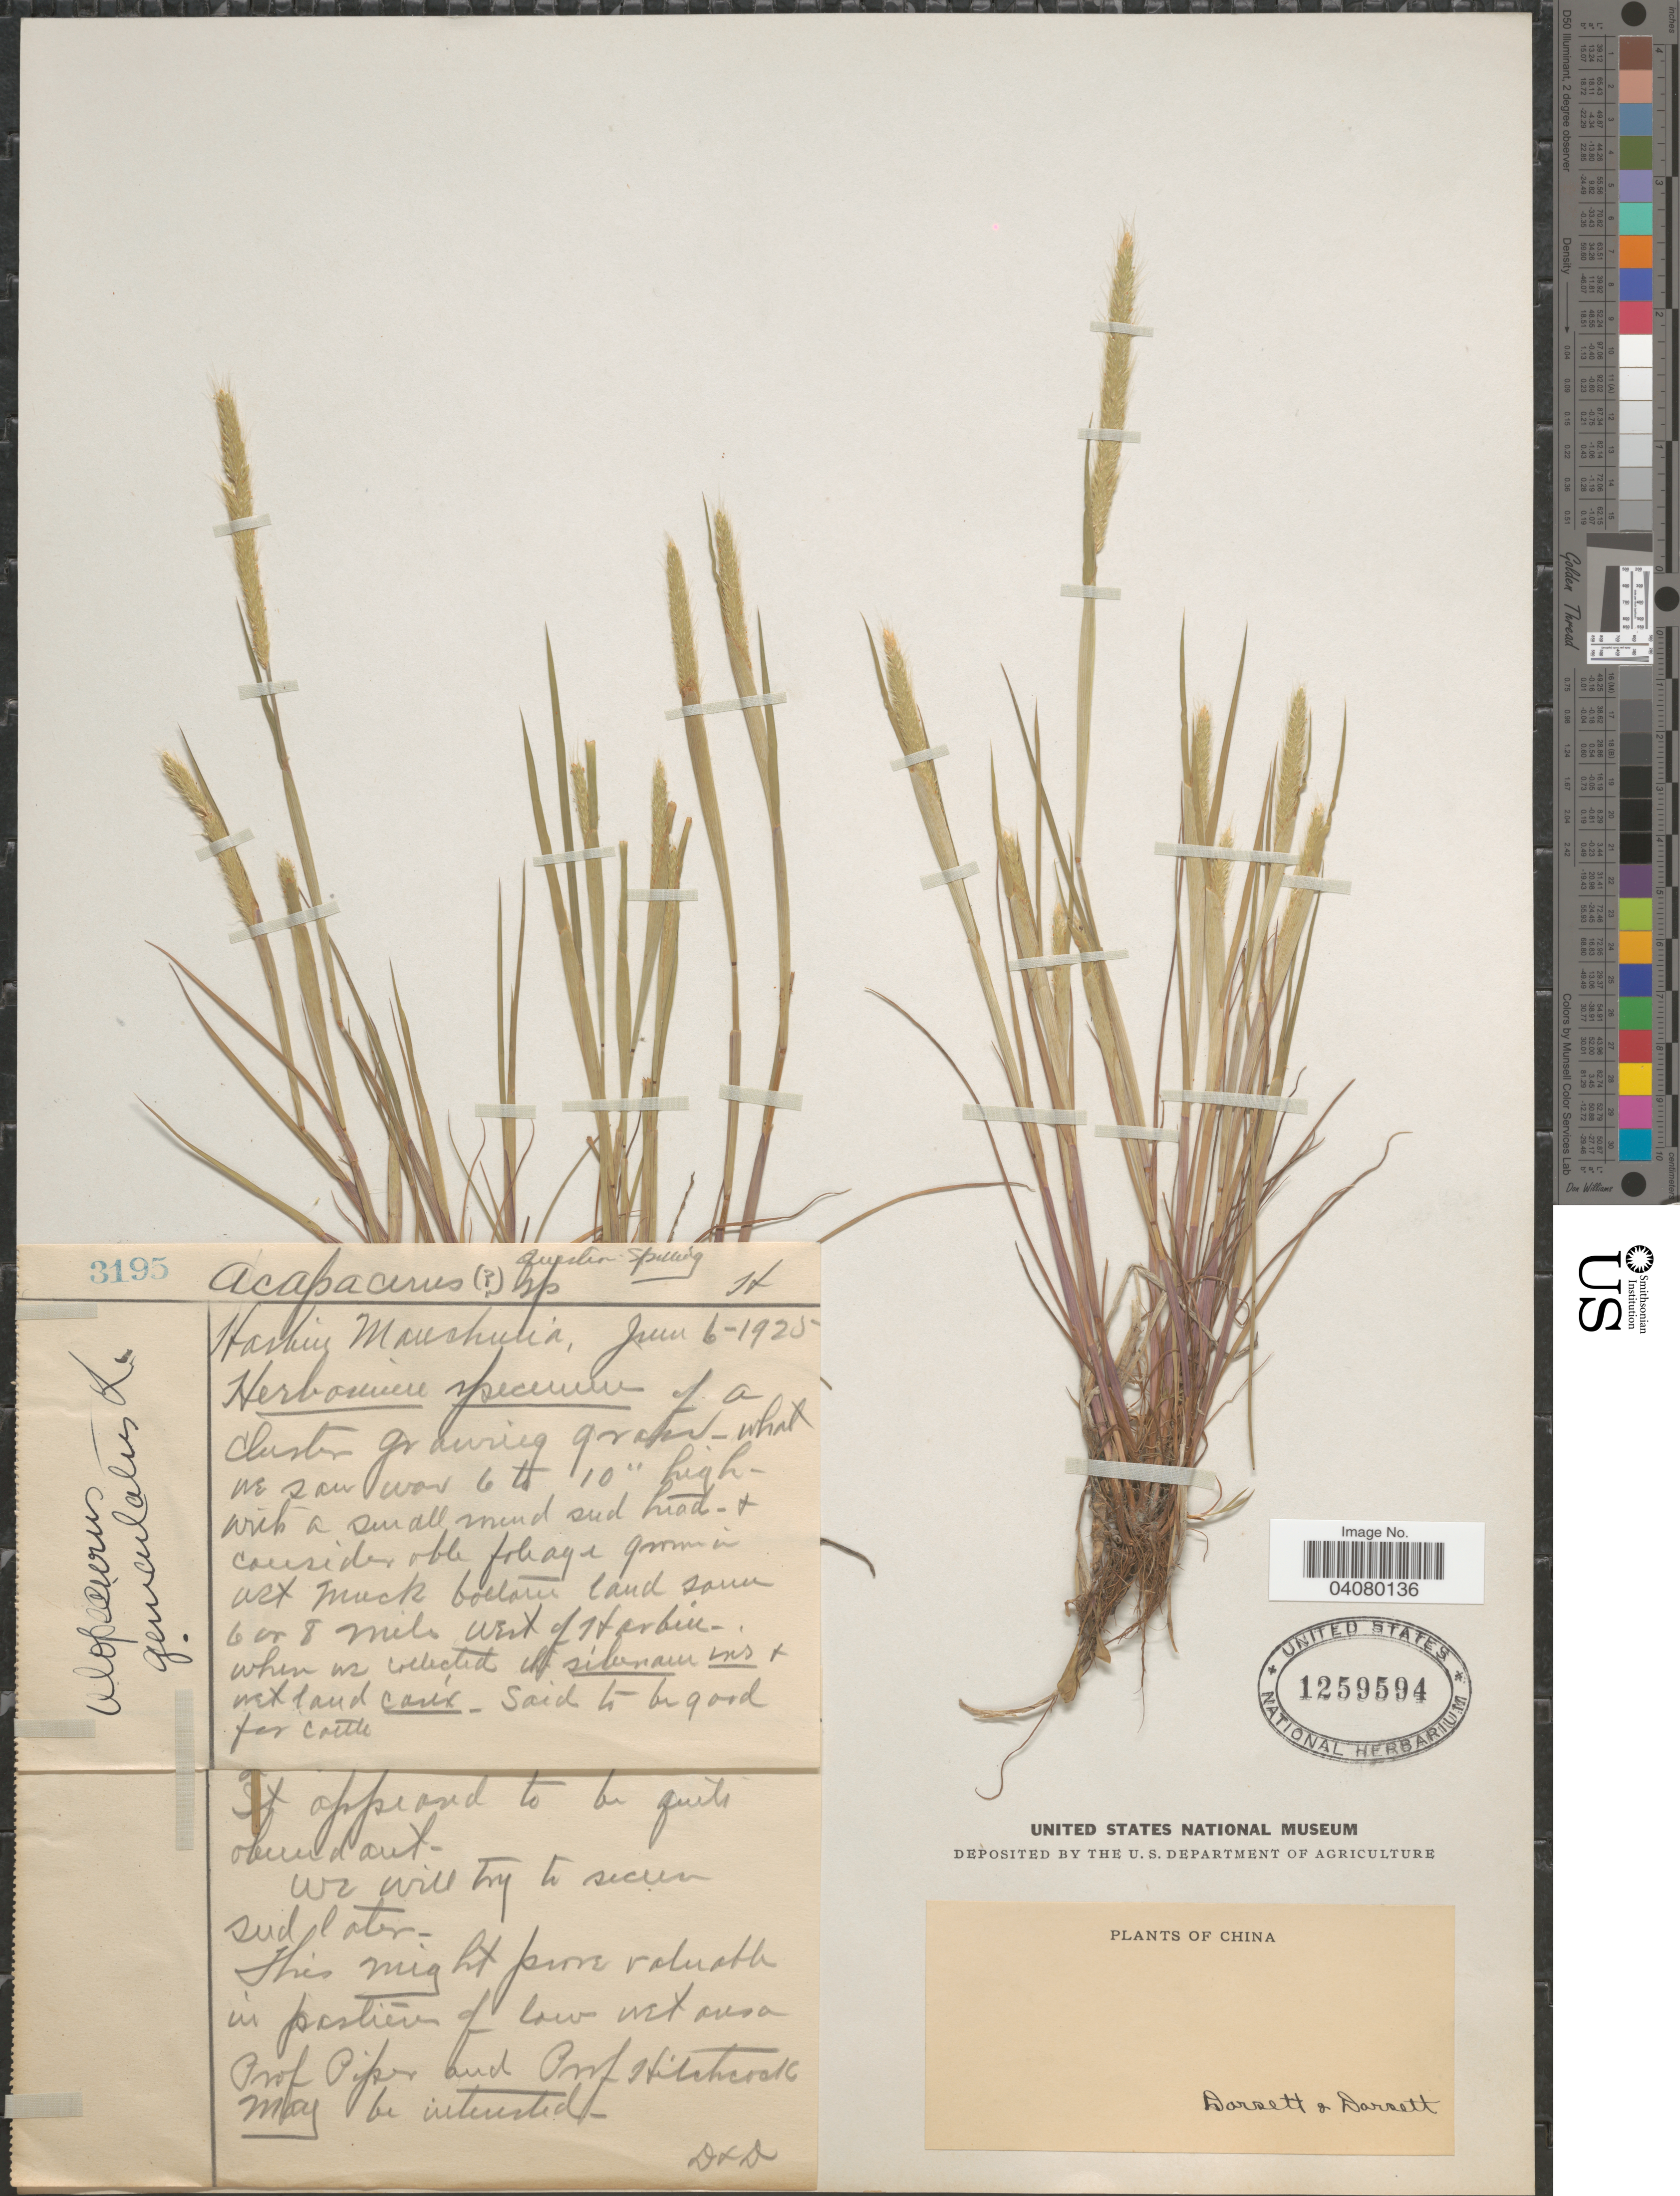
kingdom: Plantae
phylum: Tracheophyta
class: Liliopsida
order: Poales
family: Poaceae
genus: Alopecurus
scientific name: Alopecurus sp.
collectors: -- Dorsett & -- Dorsett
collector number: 3195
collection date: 1925-06-06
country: China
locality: Harbin Manchuria.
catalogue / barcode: US 1259594